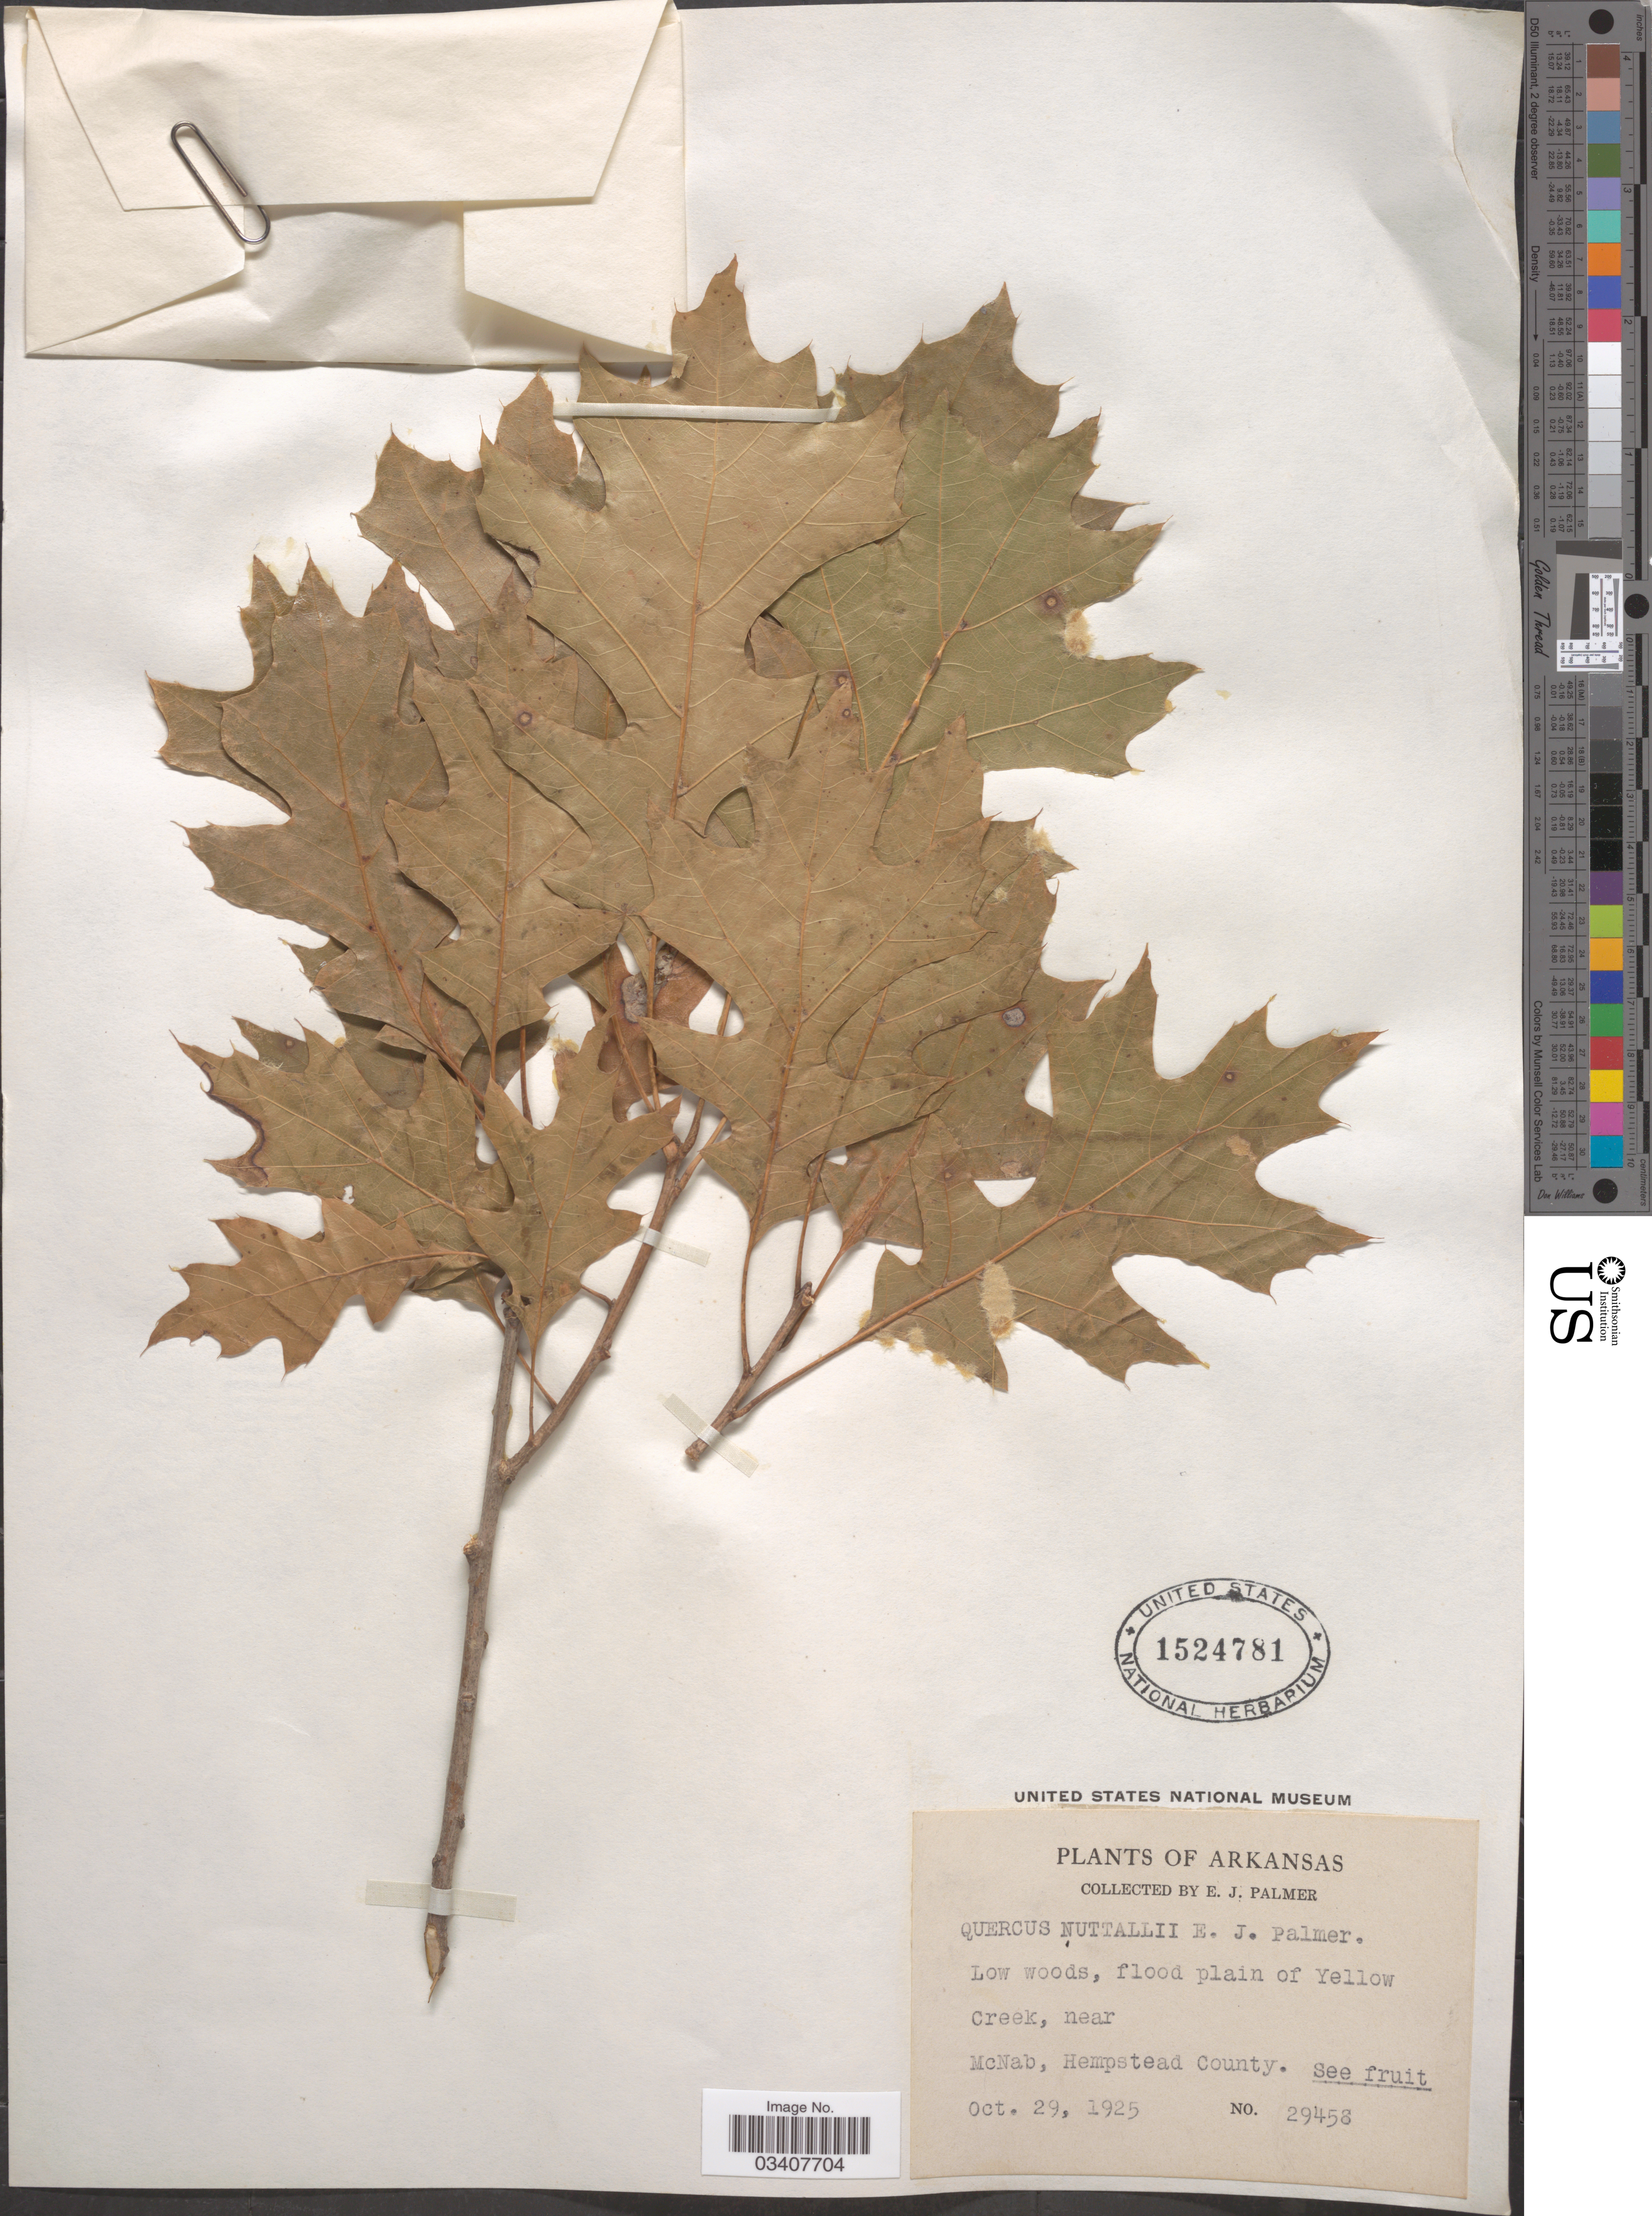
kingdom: Plantae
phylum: Tracheophyta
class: Magnoliopsida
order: Fagales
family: Fagaceae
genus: Quercus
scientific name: Quercus nuttallii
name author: E.J. Palmer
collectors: E. J. Palmer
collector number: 29458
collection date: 1925-10-29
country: United States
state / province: Arkansas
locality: Low woods, flood plain of Yellow Creek, near McNab, Hempstead County.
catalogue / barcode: US 1524781